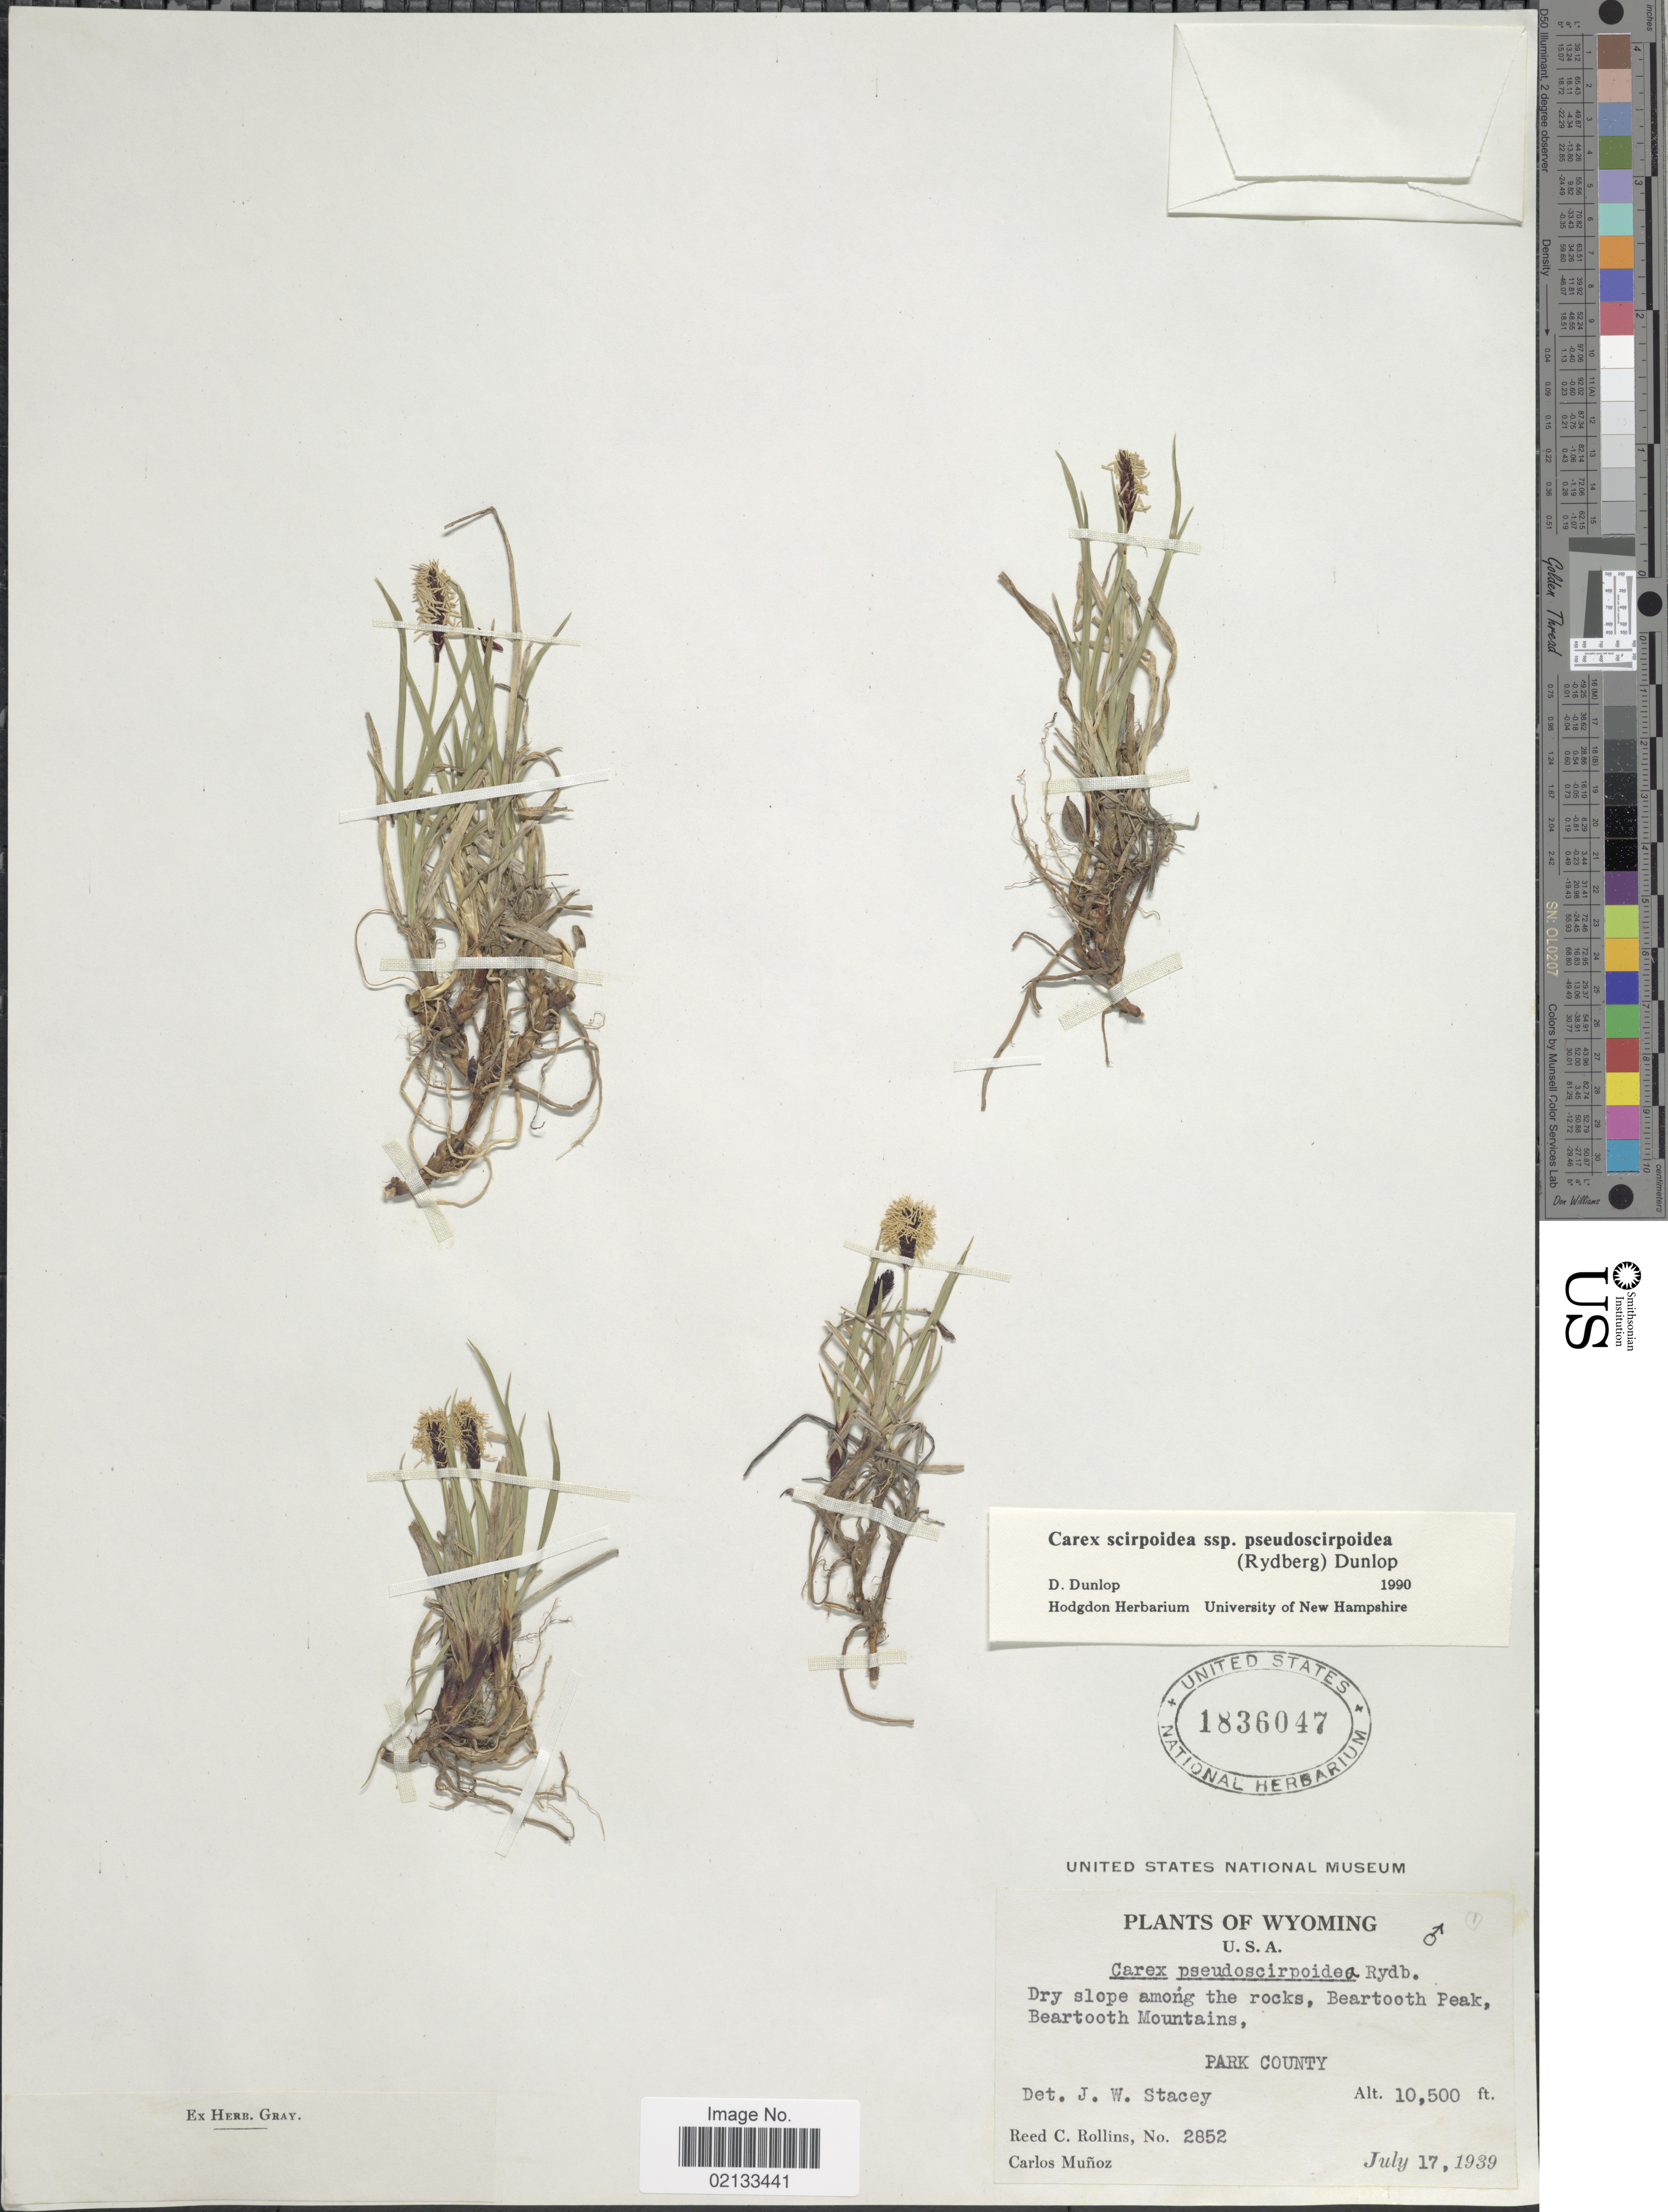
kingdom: Plantae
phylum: Tracheophyta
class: Liliopsida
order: Poales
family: Cyperaceae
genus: Carex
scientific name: Carex scirpoidea subsp. pseudoscirpoidea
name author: (Rydb.) Dunlop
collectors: R. C. Rollins & C. Muñoz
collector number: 2852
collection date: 1939-07-17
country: United States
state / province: Wyoming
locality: Dry slope among the rocks, Beartooth Peak, Beartooth Mountains, Park County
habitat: dry slope among rocks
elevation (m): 3200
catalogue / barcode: US 1836047